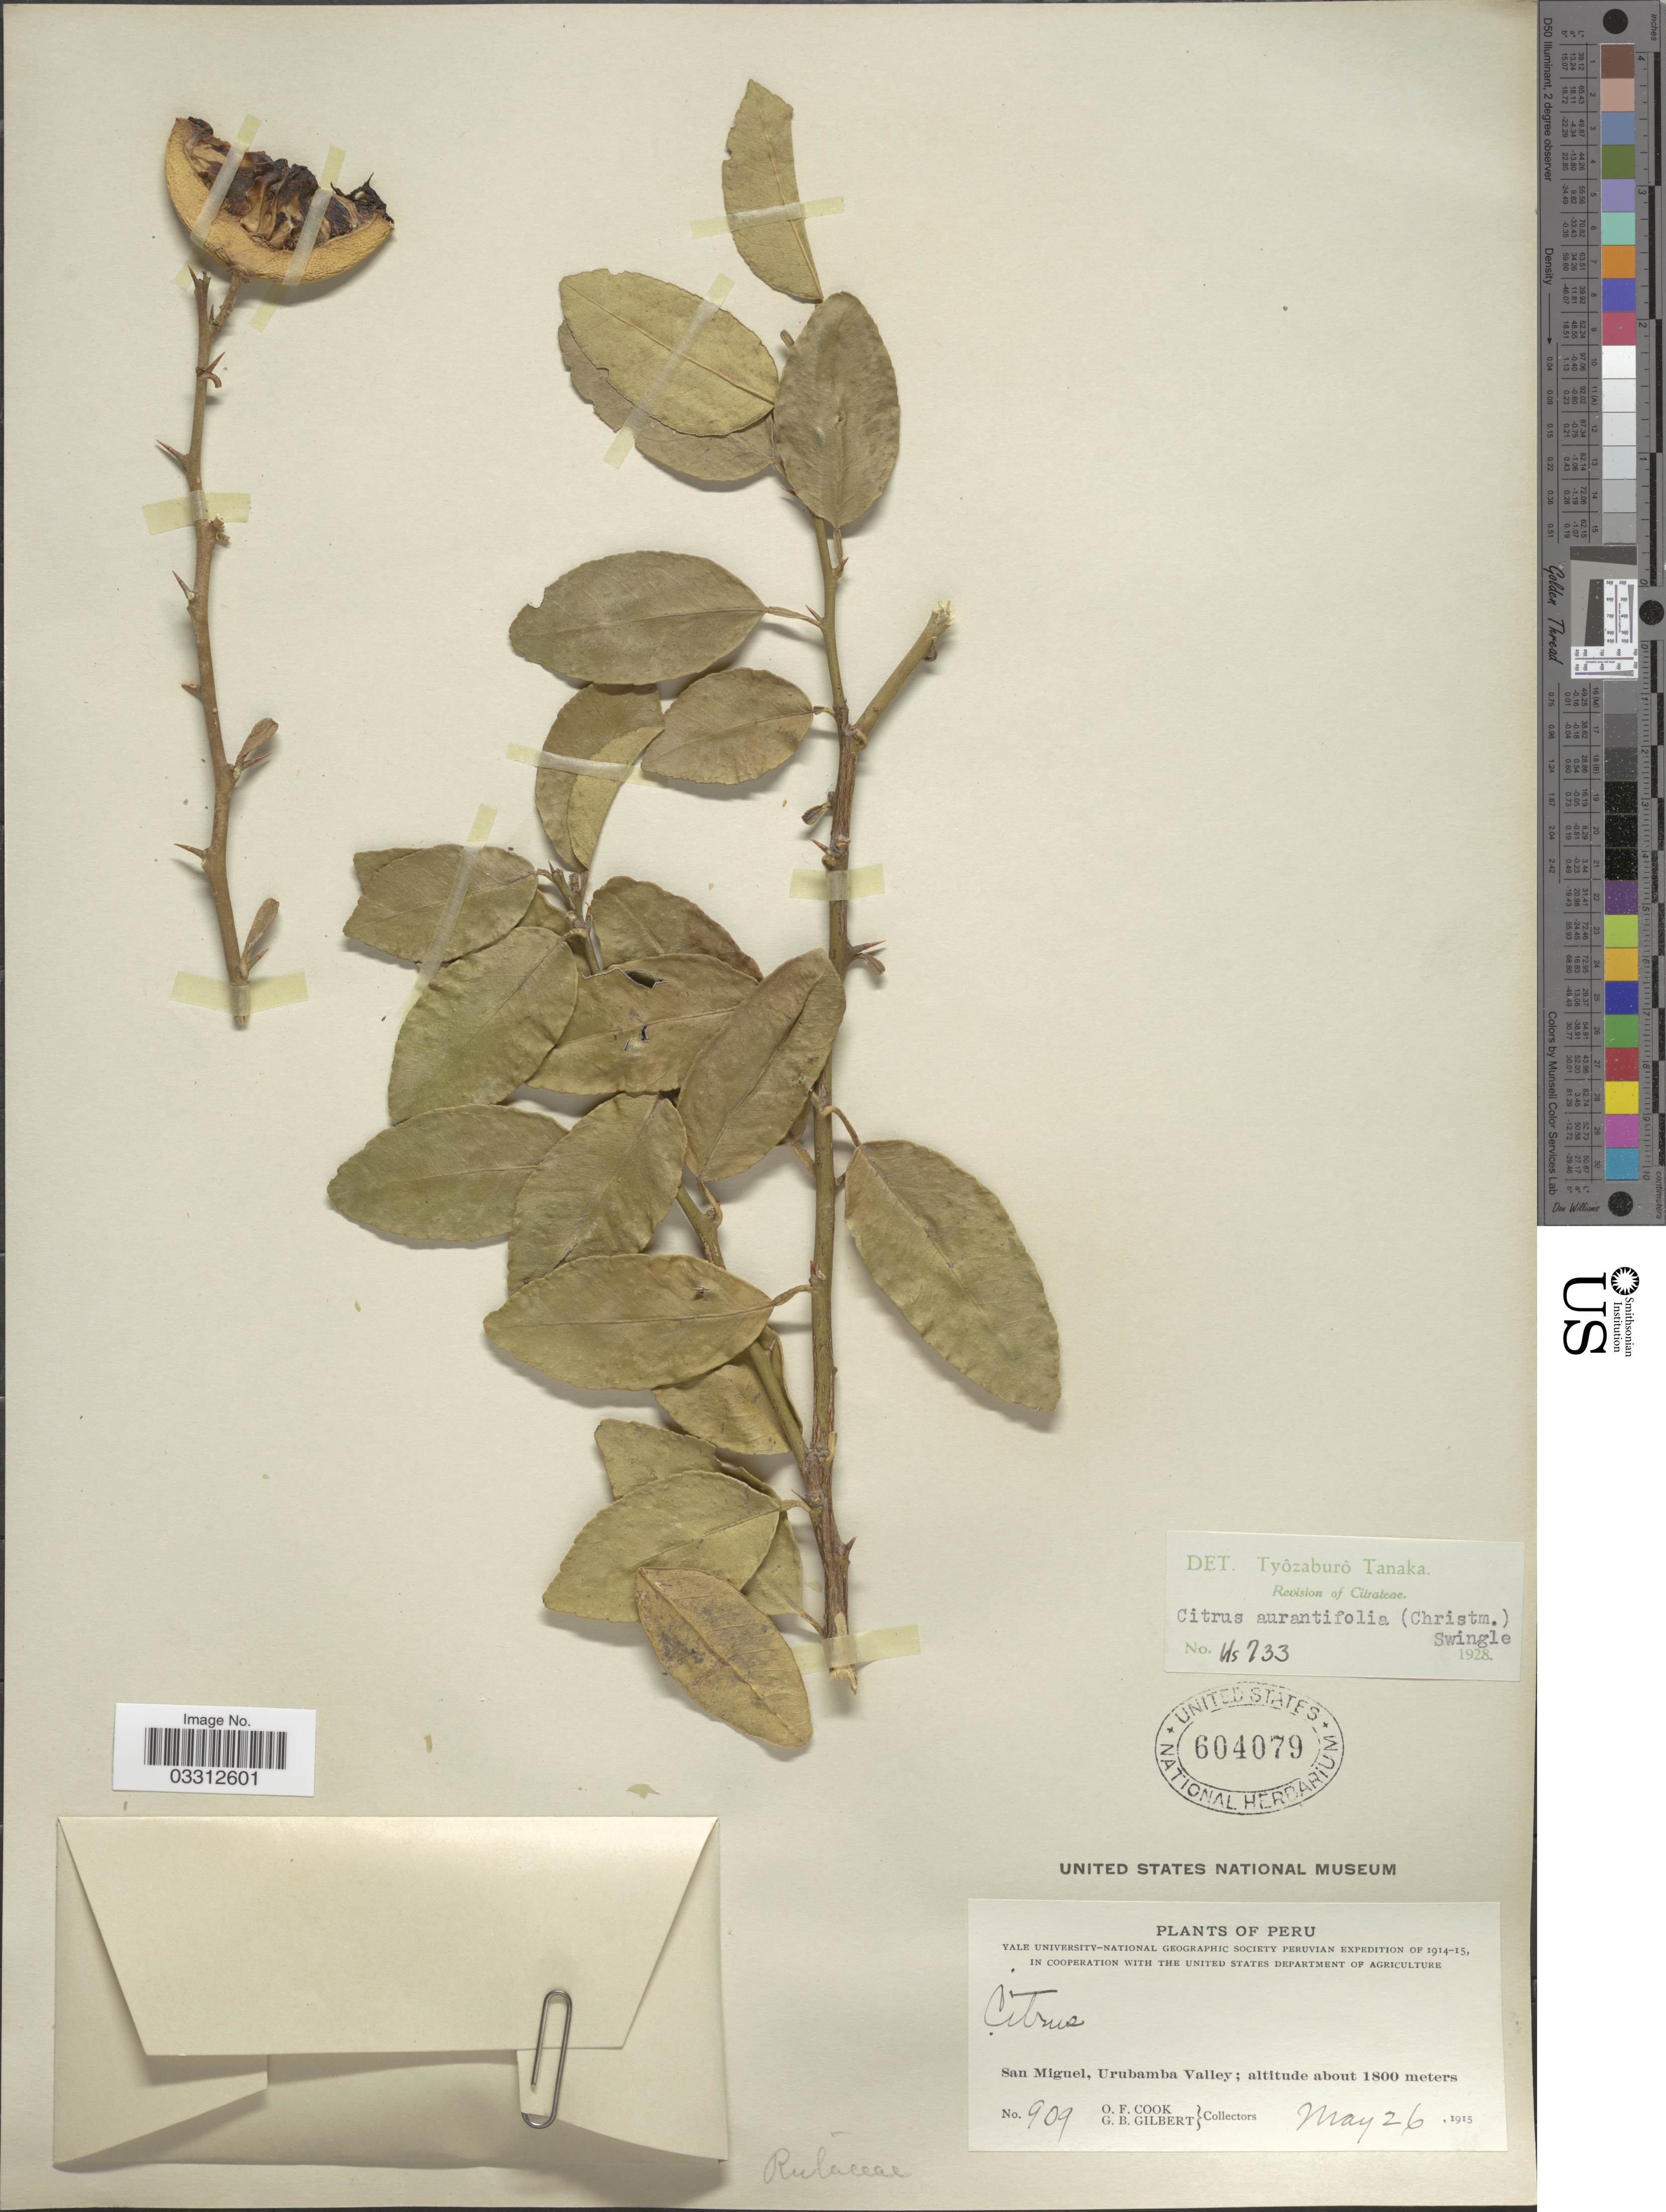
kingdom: Plantae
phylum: Tracheophyta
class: Magnoliopsida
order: Sapindales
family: Rutaceae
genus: Citrus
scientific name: Citrus x aurantifolia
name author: (Christm.) Swingle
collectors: O. F. Cook & G. B. Gilbert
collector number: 909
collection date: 1915-05-26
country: Peru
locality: San Miguel, Urubamba Valley.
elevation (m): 1800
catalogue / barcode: US 604079